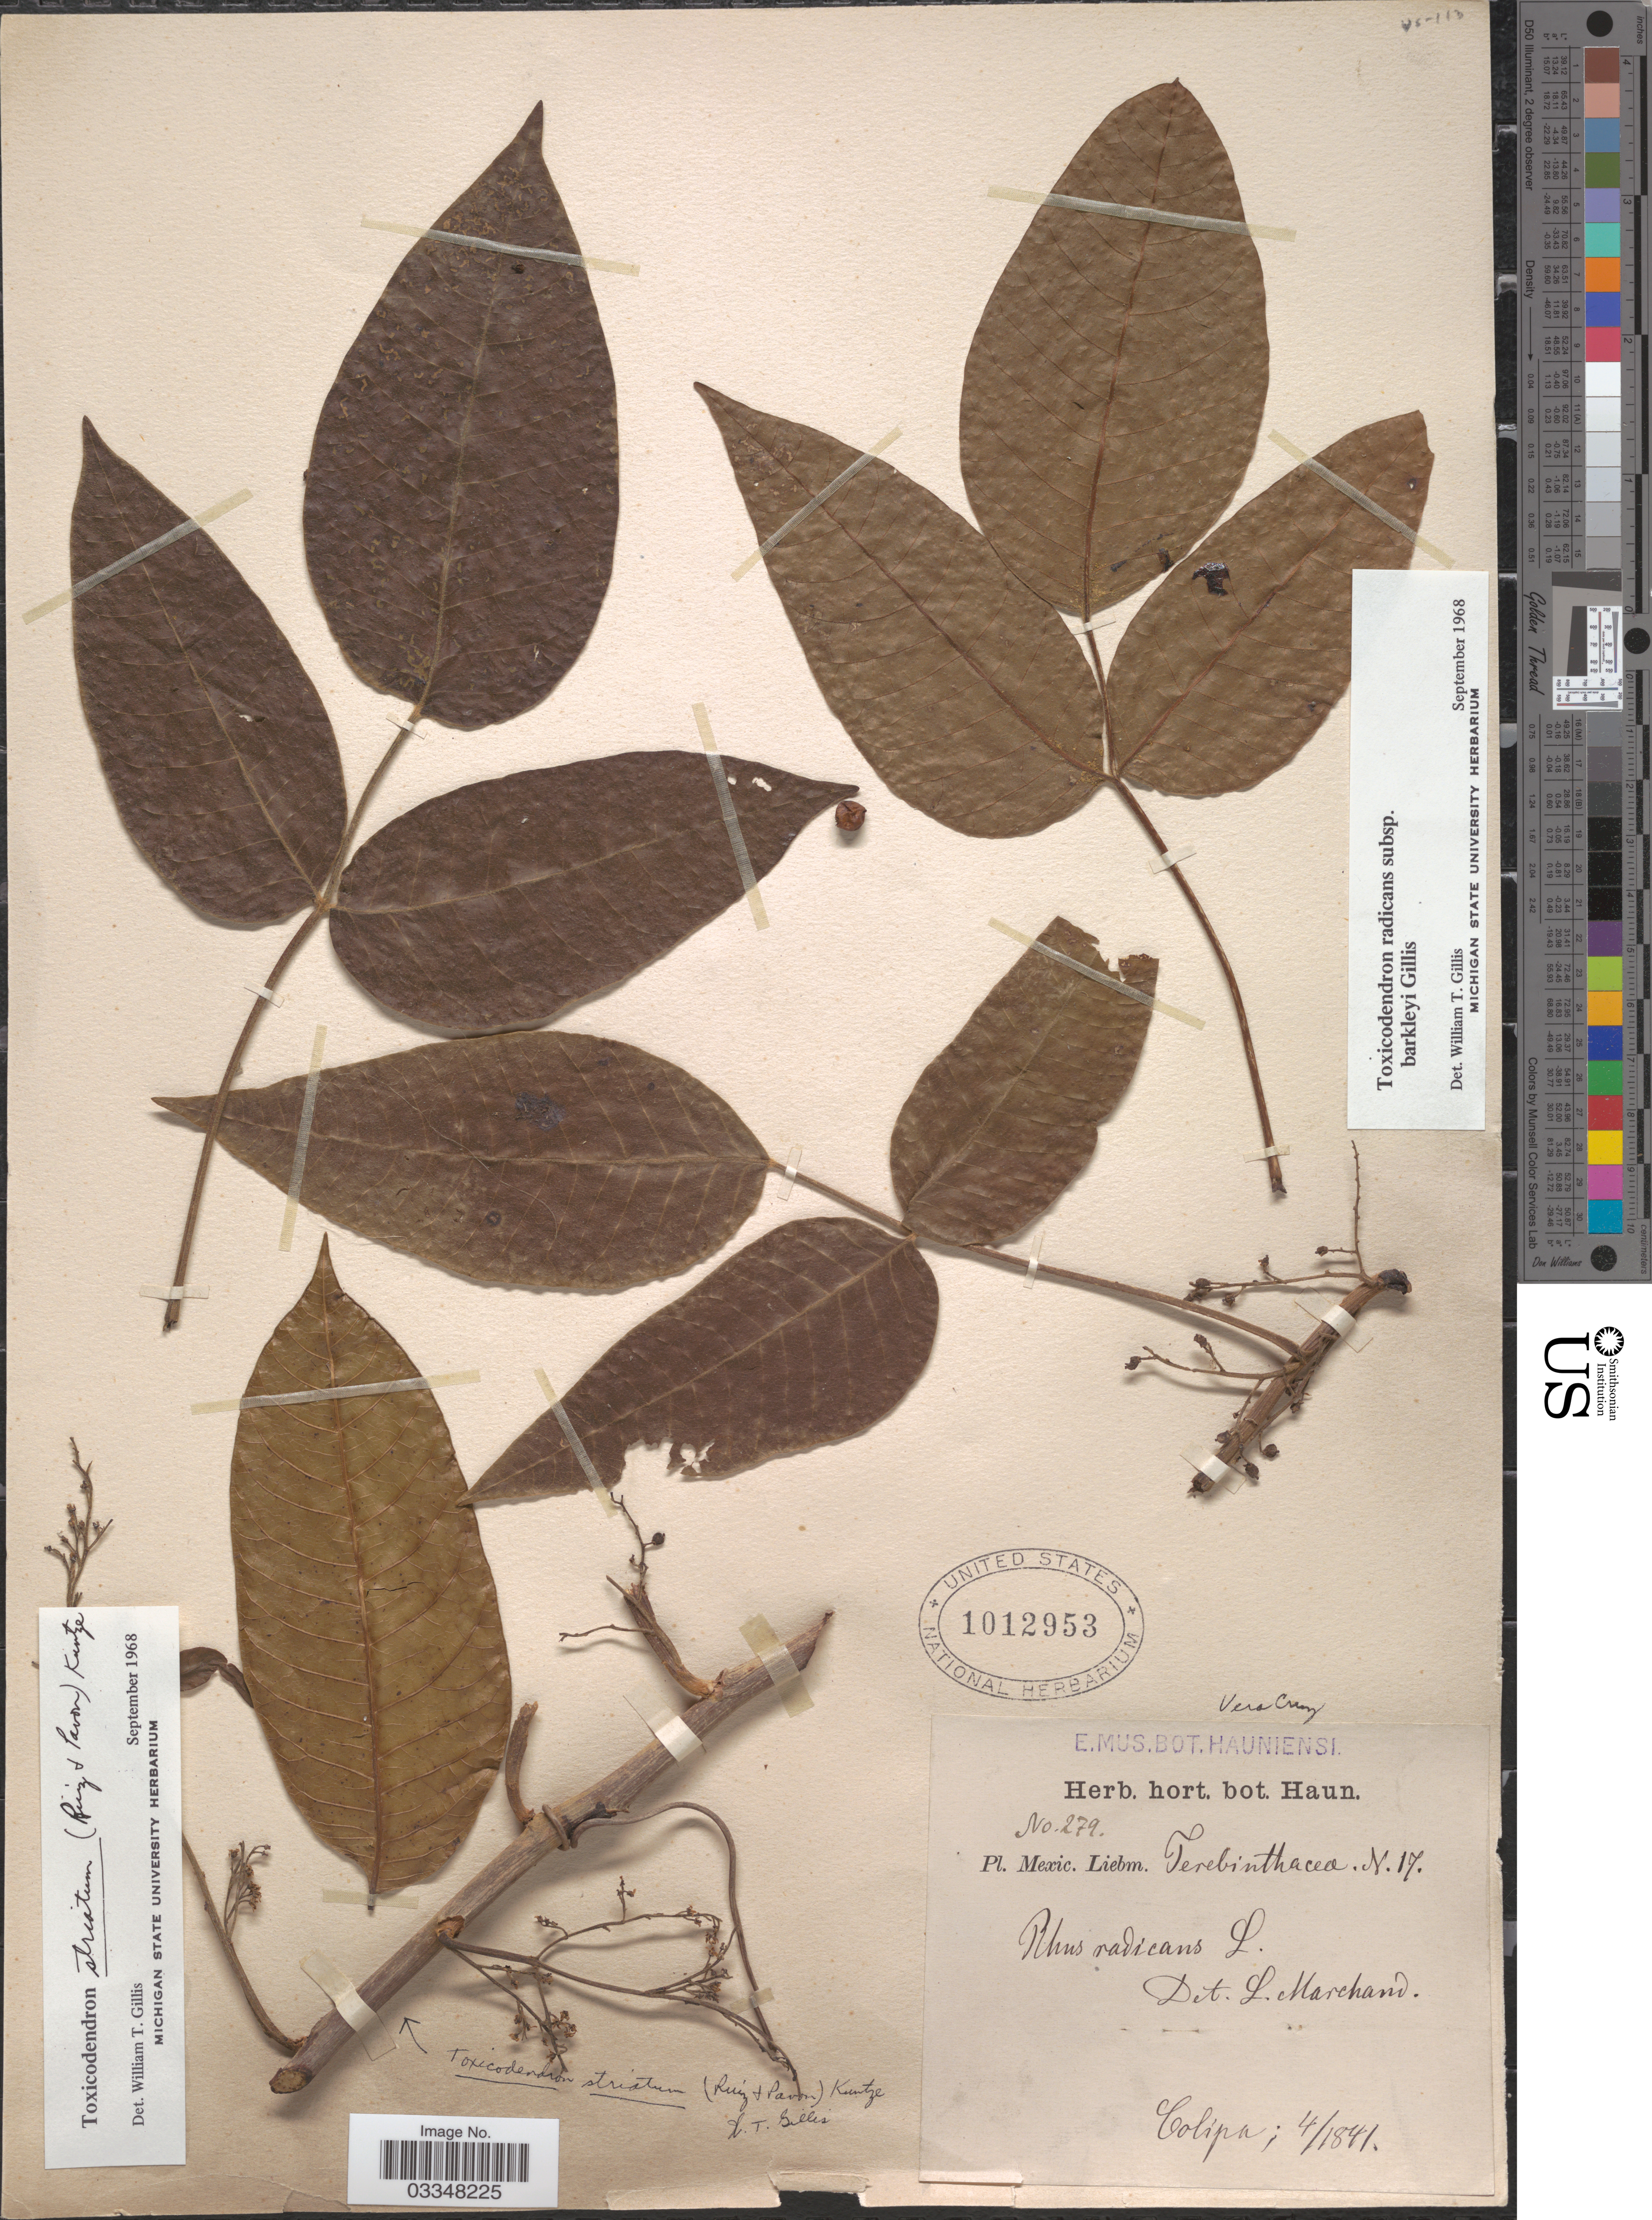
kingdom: Plantae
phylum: Tracheophyta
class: Magnoliopsida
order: Sapindales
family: Anacardiaceae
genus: Toxicodendron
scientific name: Toxicodendron striatum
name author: (Ruiz & Pav.) Kuntze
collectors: Liebm.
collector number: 279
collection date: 1841-04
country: Mexico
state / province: Veracruz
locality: Vera Cruz. Colipa.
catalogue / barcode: US 1012953